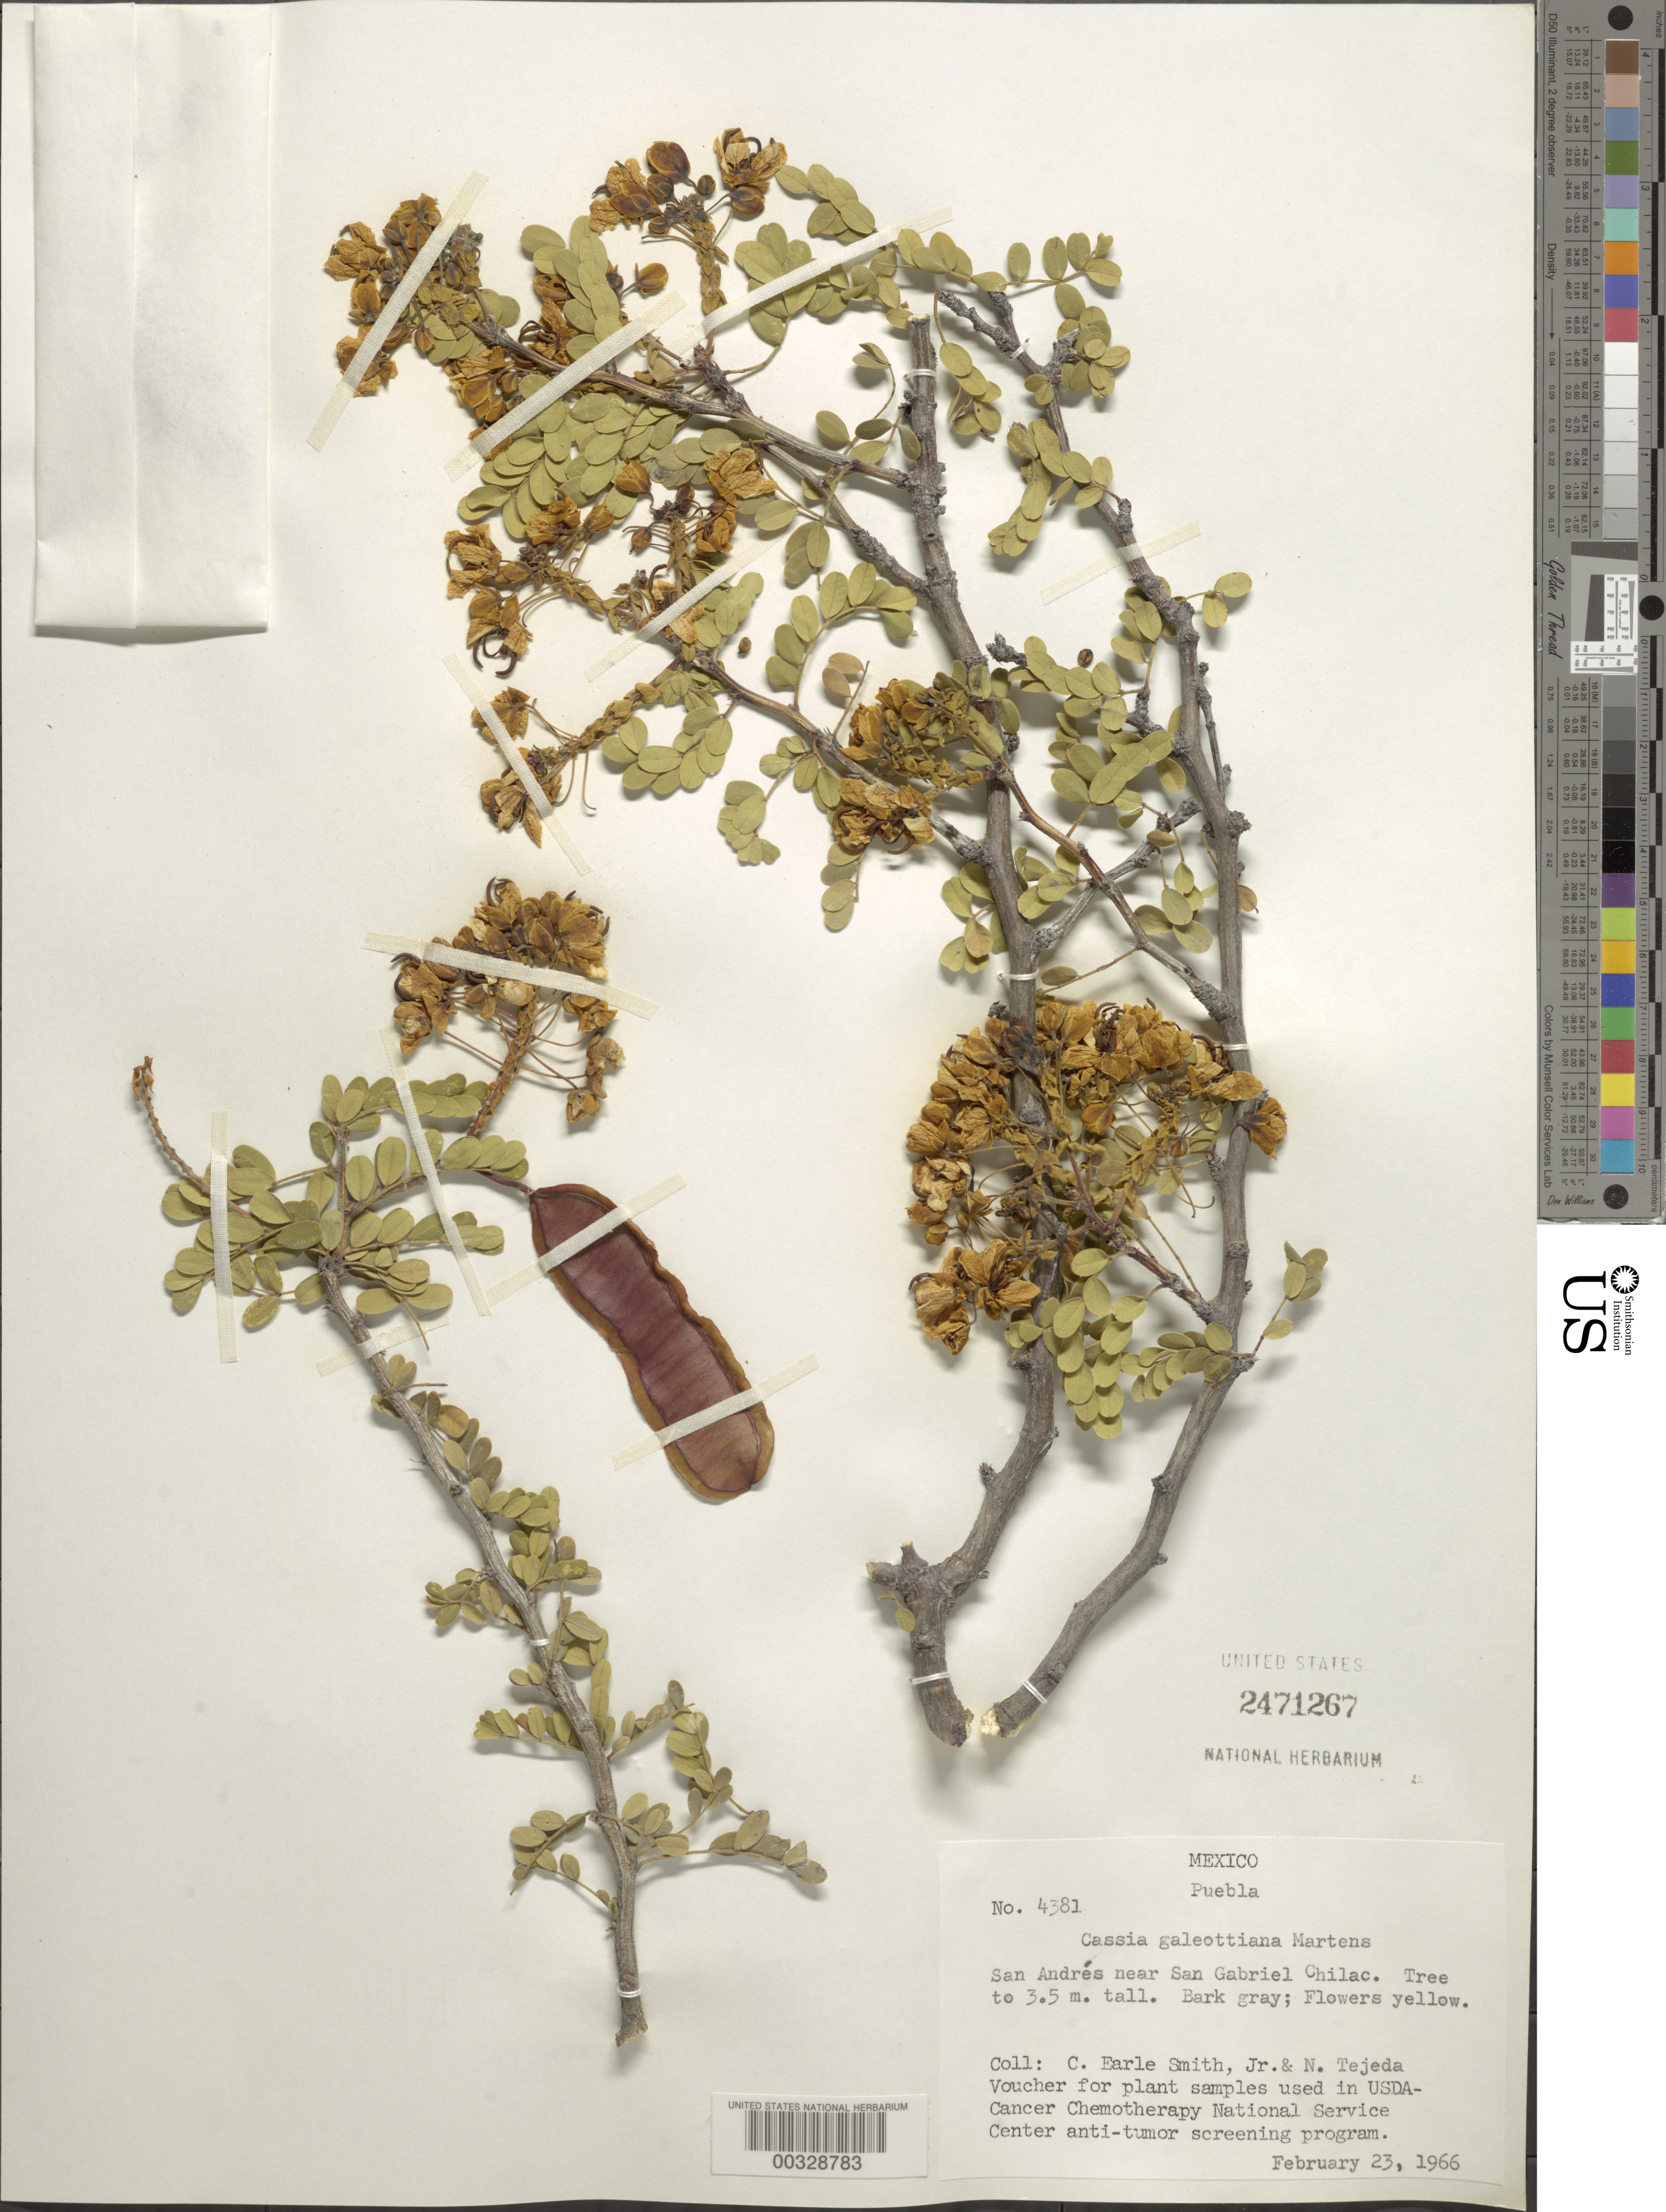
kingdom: Plantae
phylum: Tracheophyta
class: Magnoliopsida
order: Fabales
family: Fabaceae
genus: Senna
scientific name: Senna galeottiana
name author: (M. Martens) H.S. Irwin & Barneby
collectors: C. E. Smith Jr. & N. Tejeda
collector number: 4381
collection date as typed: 23 Feb 1966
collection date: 1966-02-23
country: Mexico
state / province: Puebla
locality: San andres near San Gabriel Chilac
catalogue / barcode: US 2471267